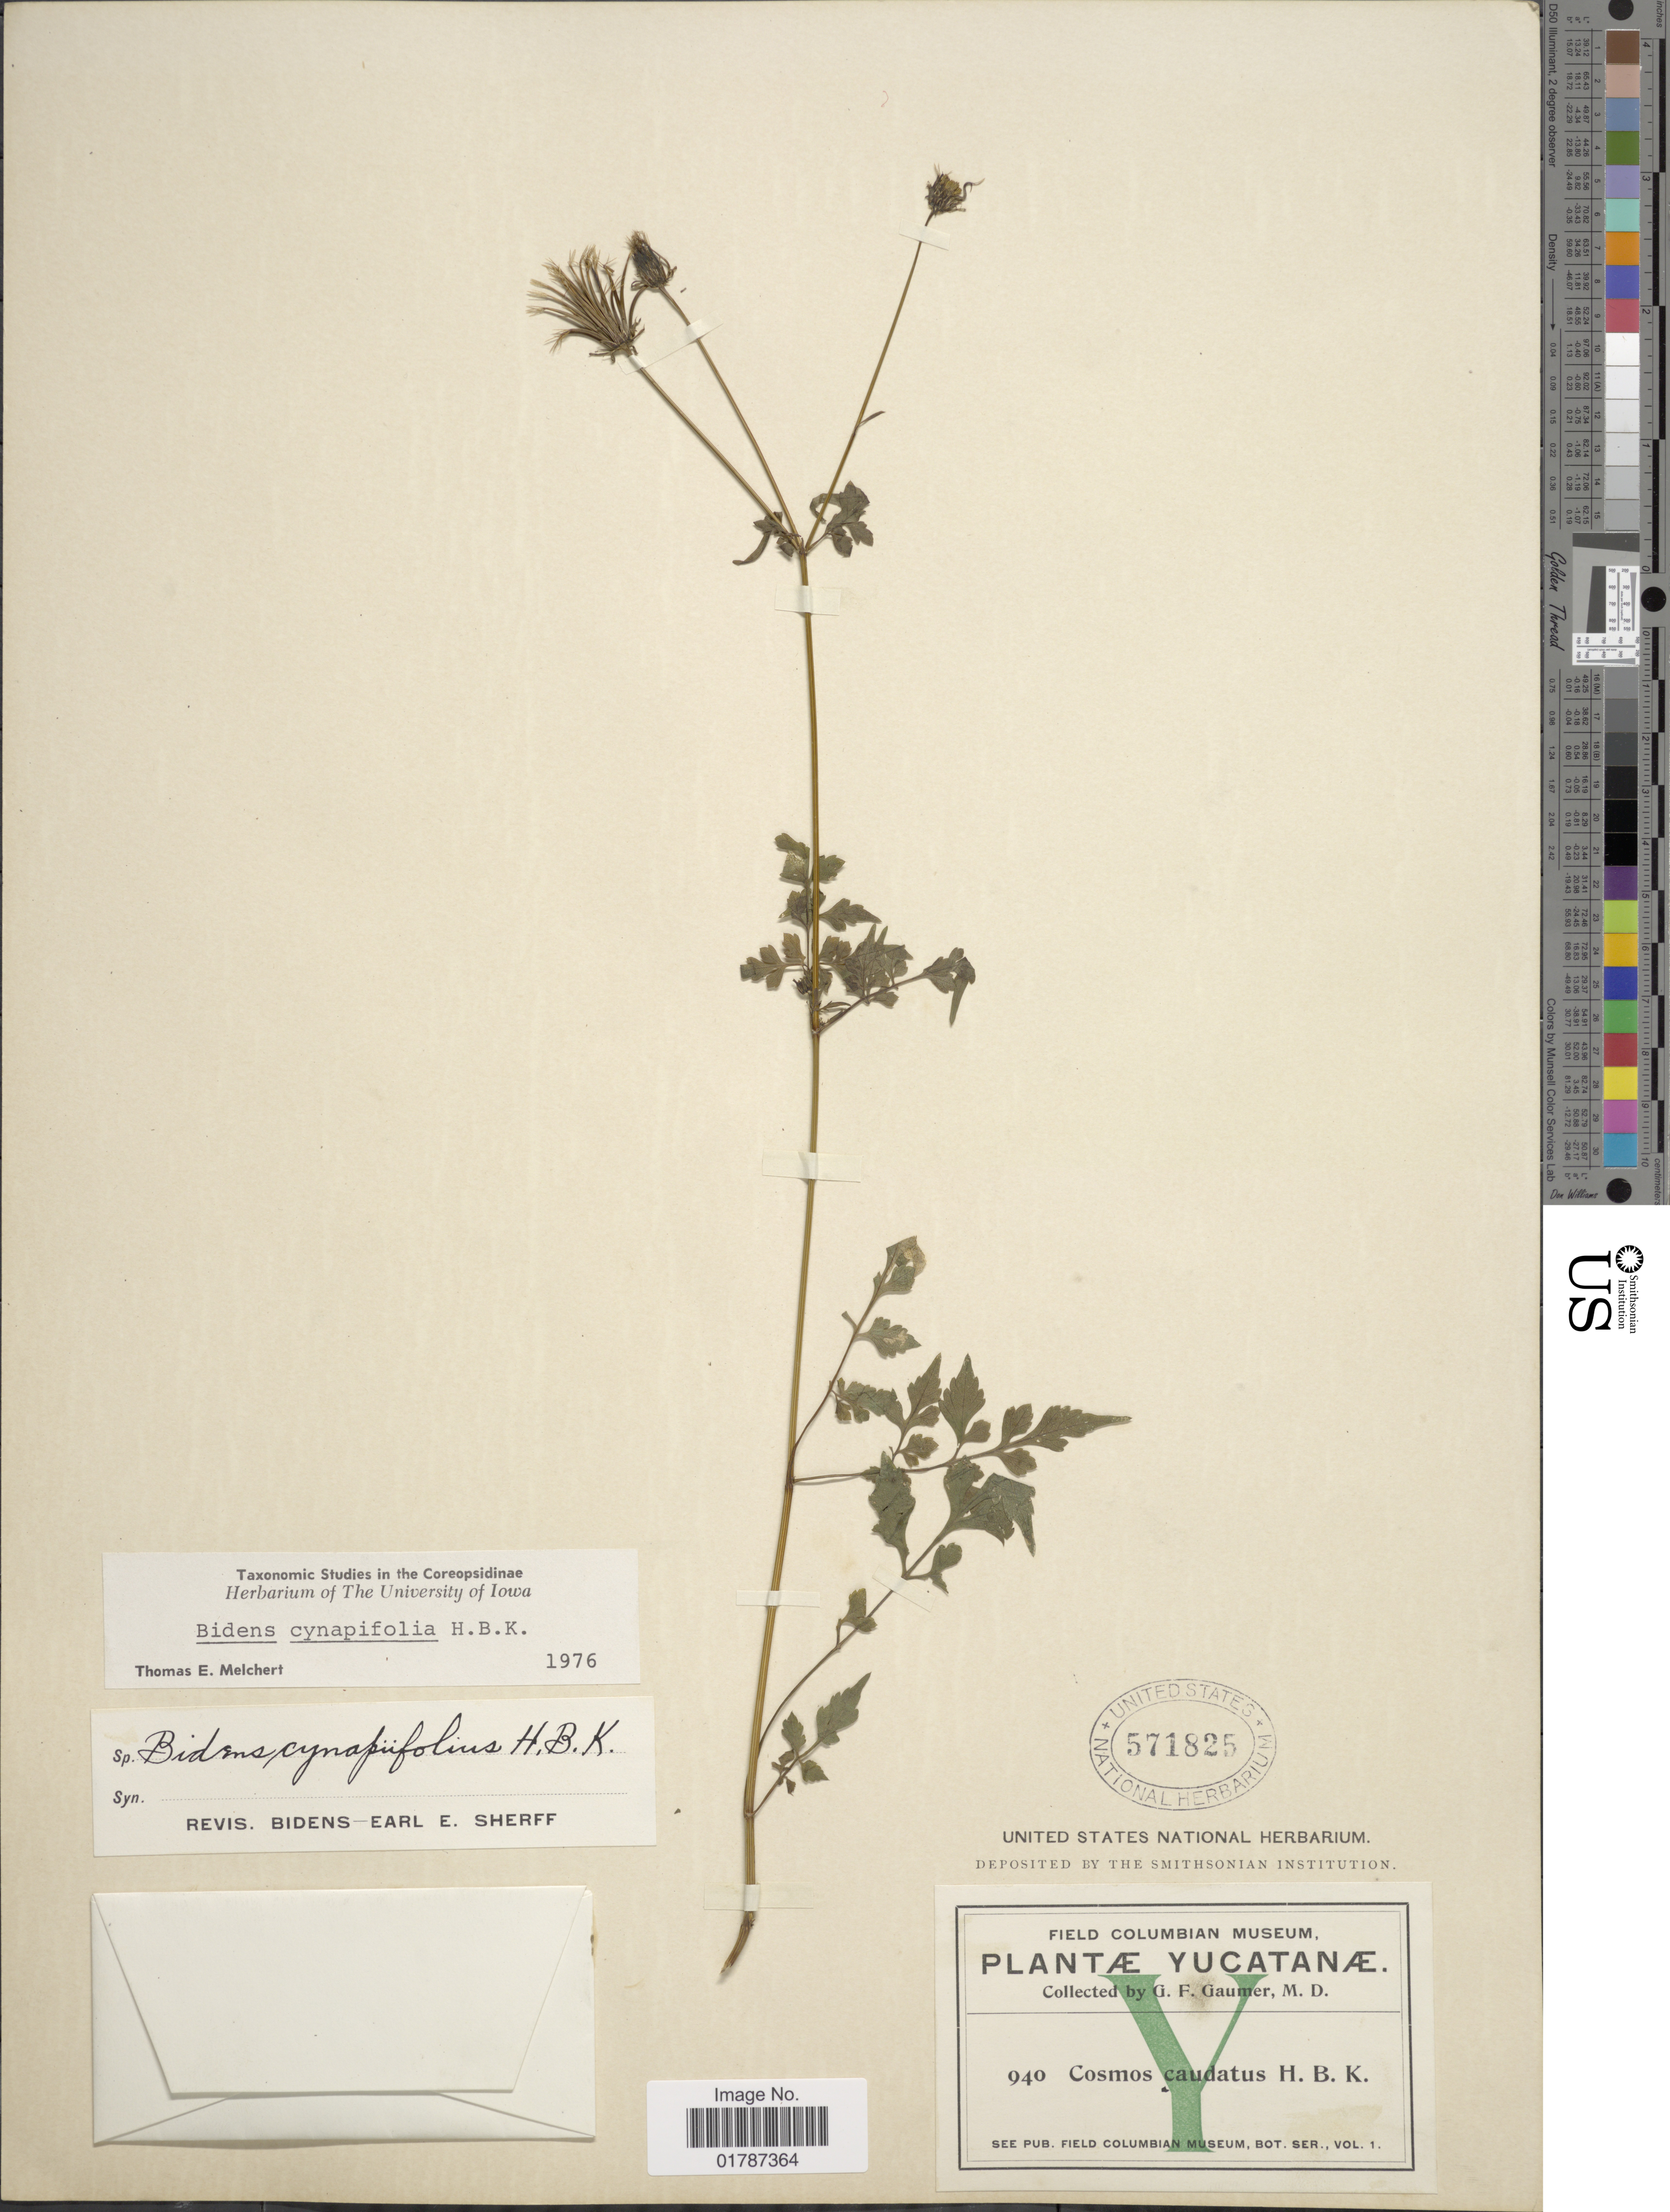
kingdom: Plantae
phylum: Tracheophyta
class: Magnoliopsida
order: Asterales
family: Asteraceae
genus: Bidens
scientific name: Bidens cynapifolia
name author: Kunth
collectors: G. F. Gaumer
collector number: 940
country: Mexico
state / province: Yucatán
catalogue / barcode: US 571825